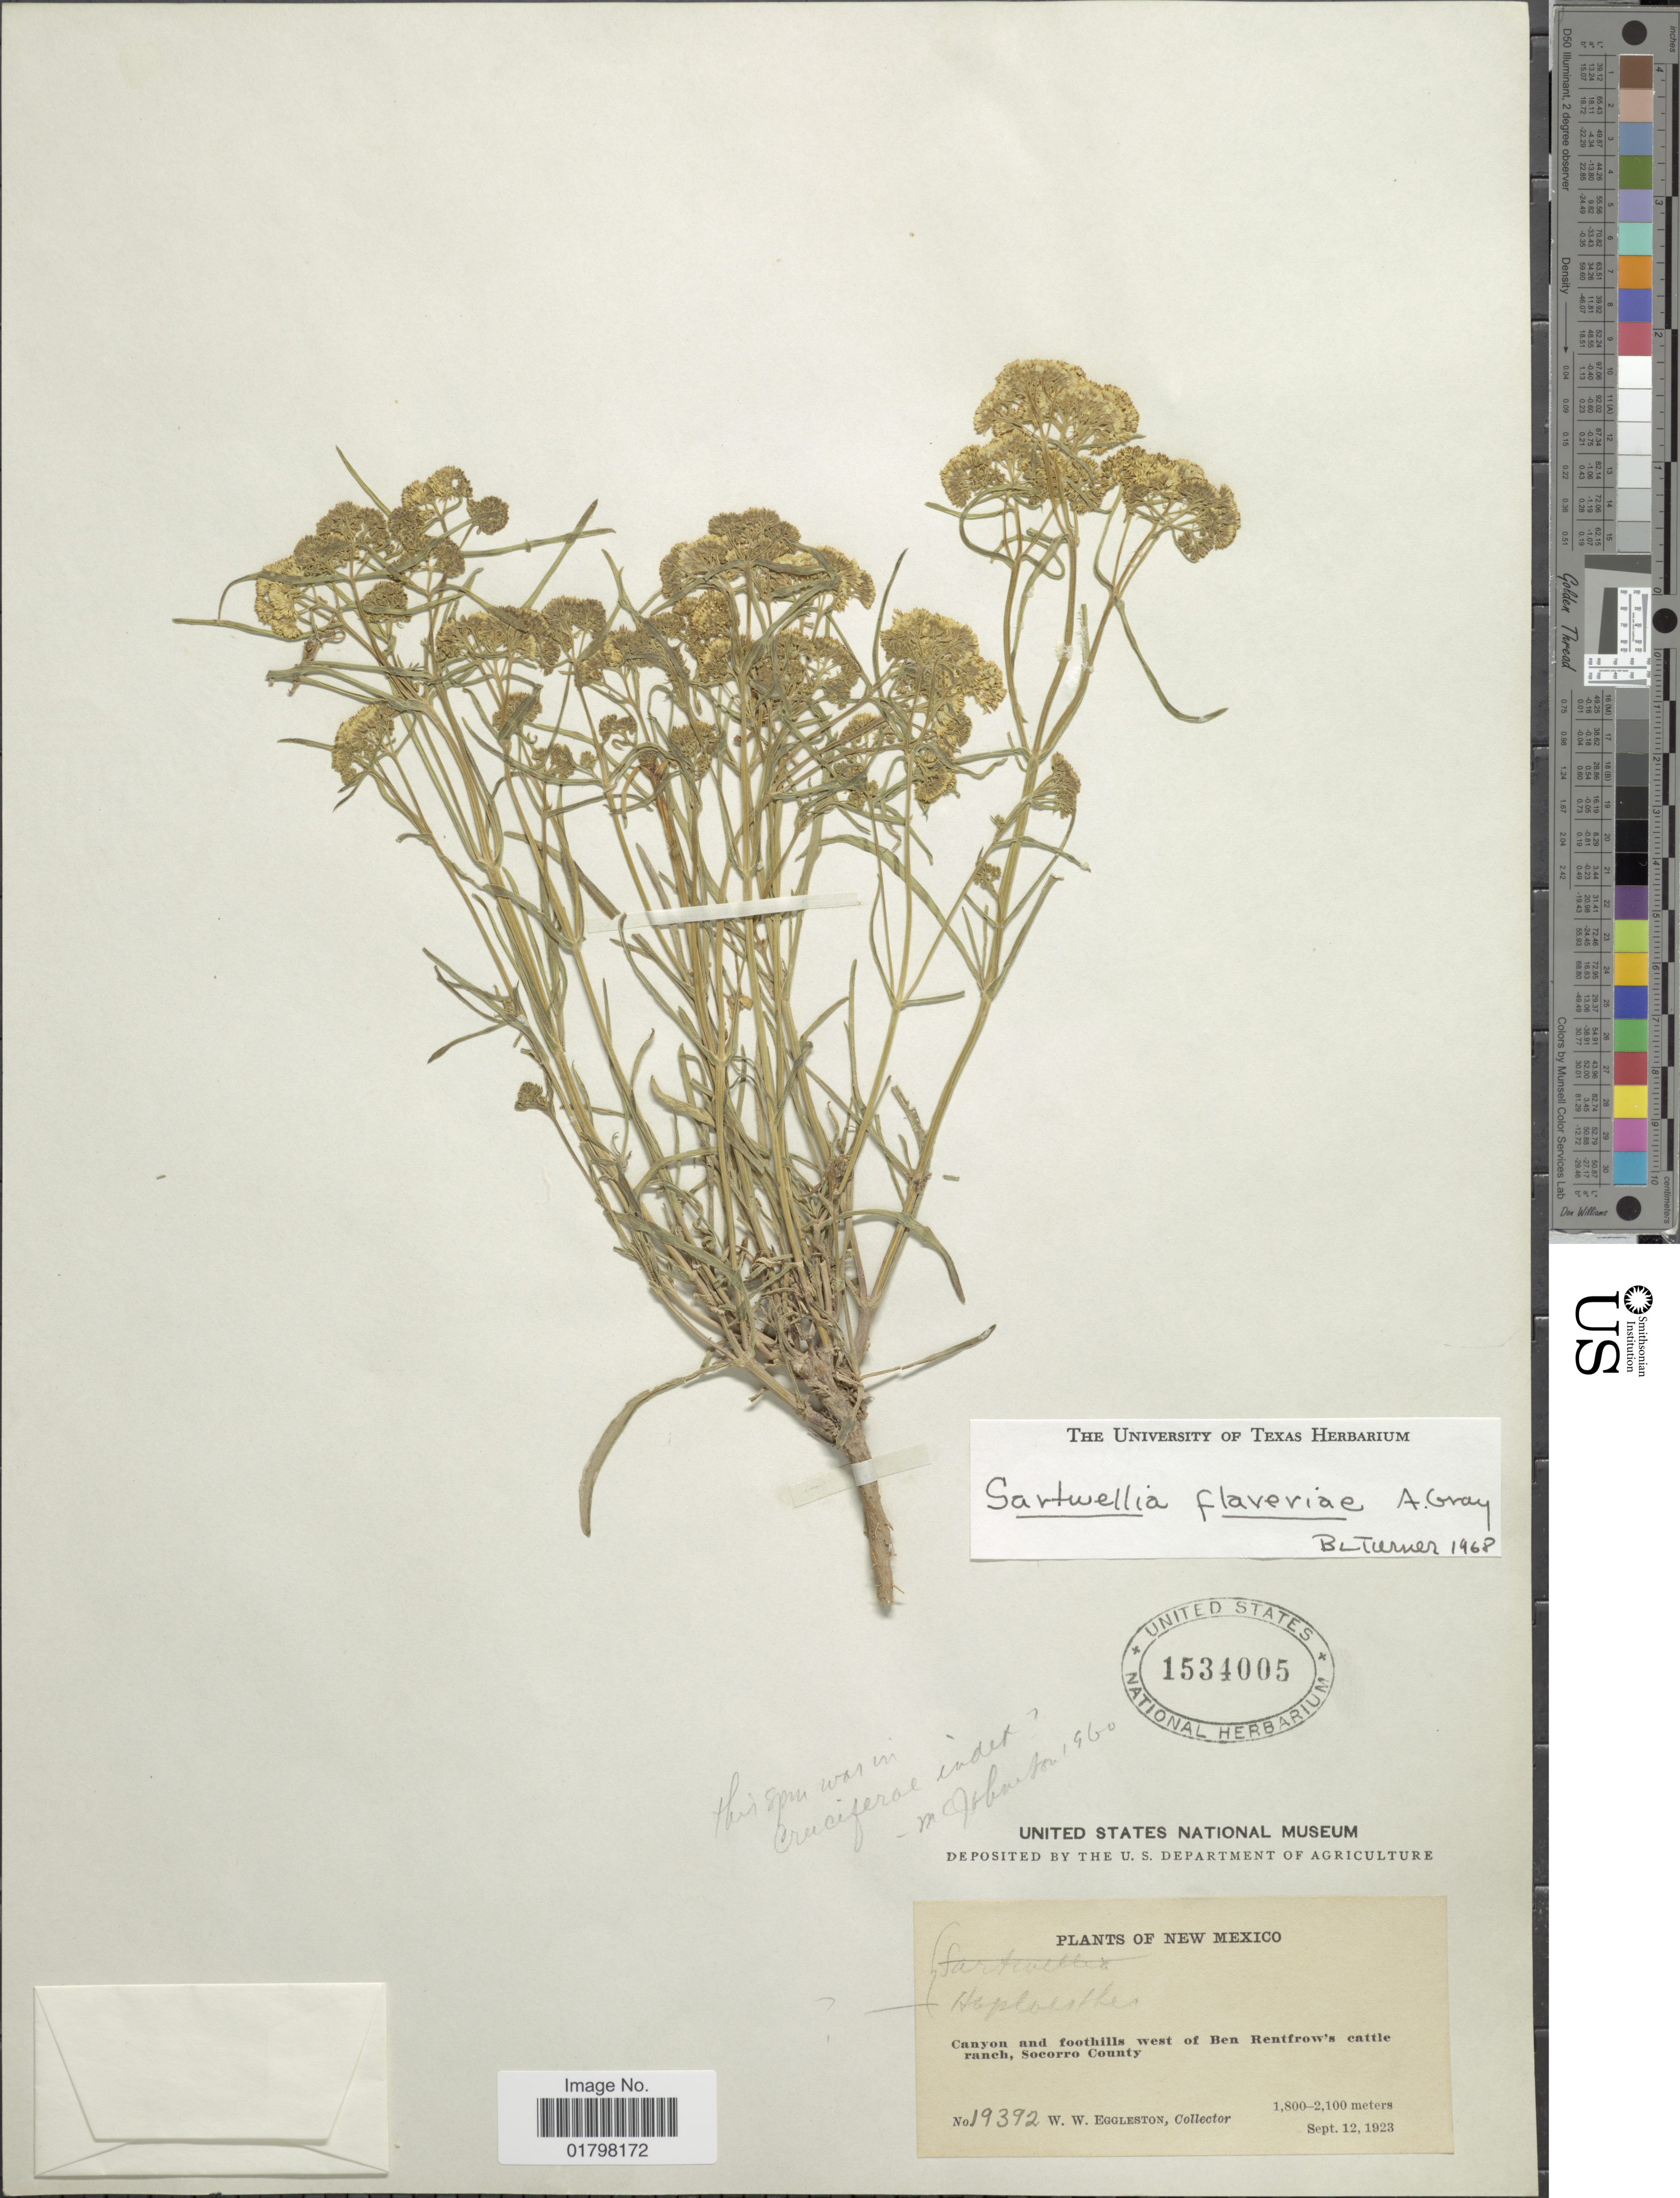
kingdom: Plantae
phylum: Tracheophyta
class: Magnoliopsida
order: Asterales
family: Asteraceae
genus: Sartwellia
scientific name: Sartwellia flaveriae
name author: A. Gray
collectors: W. W. Eggleston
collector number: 19392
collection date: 1923-09-12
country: United States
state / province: New Mexico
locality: Canyon and foothills west of Ben Rentfrow's cattle ranch, Socorro County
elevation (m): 1800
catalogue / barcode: US 1534005